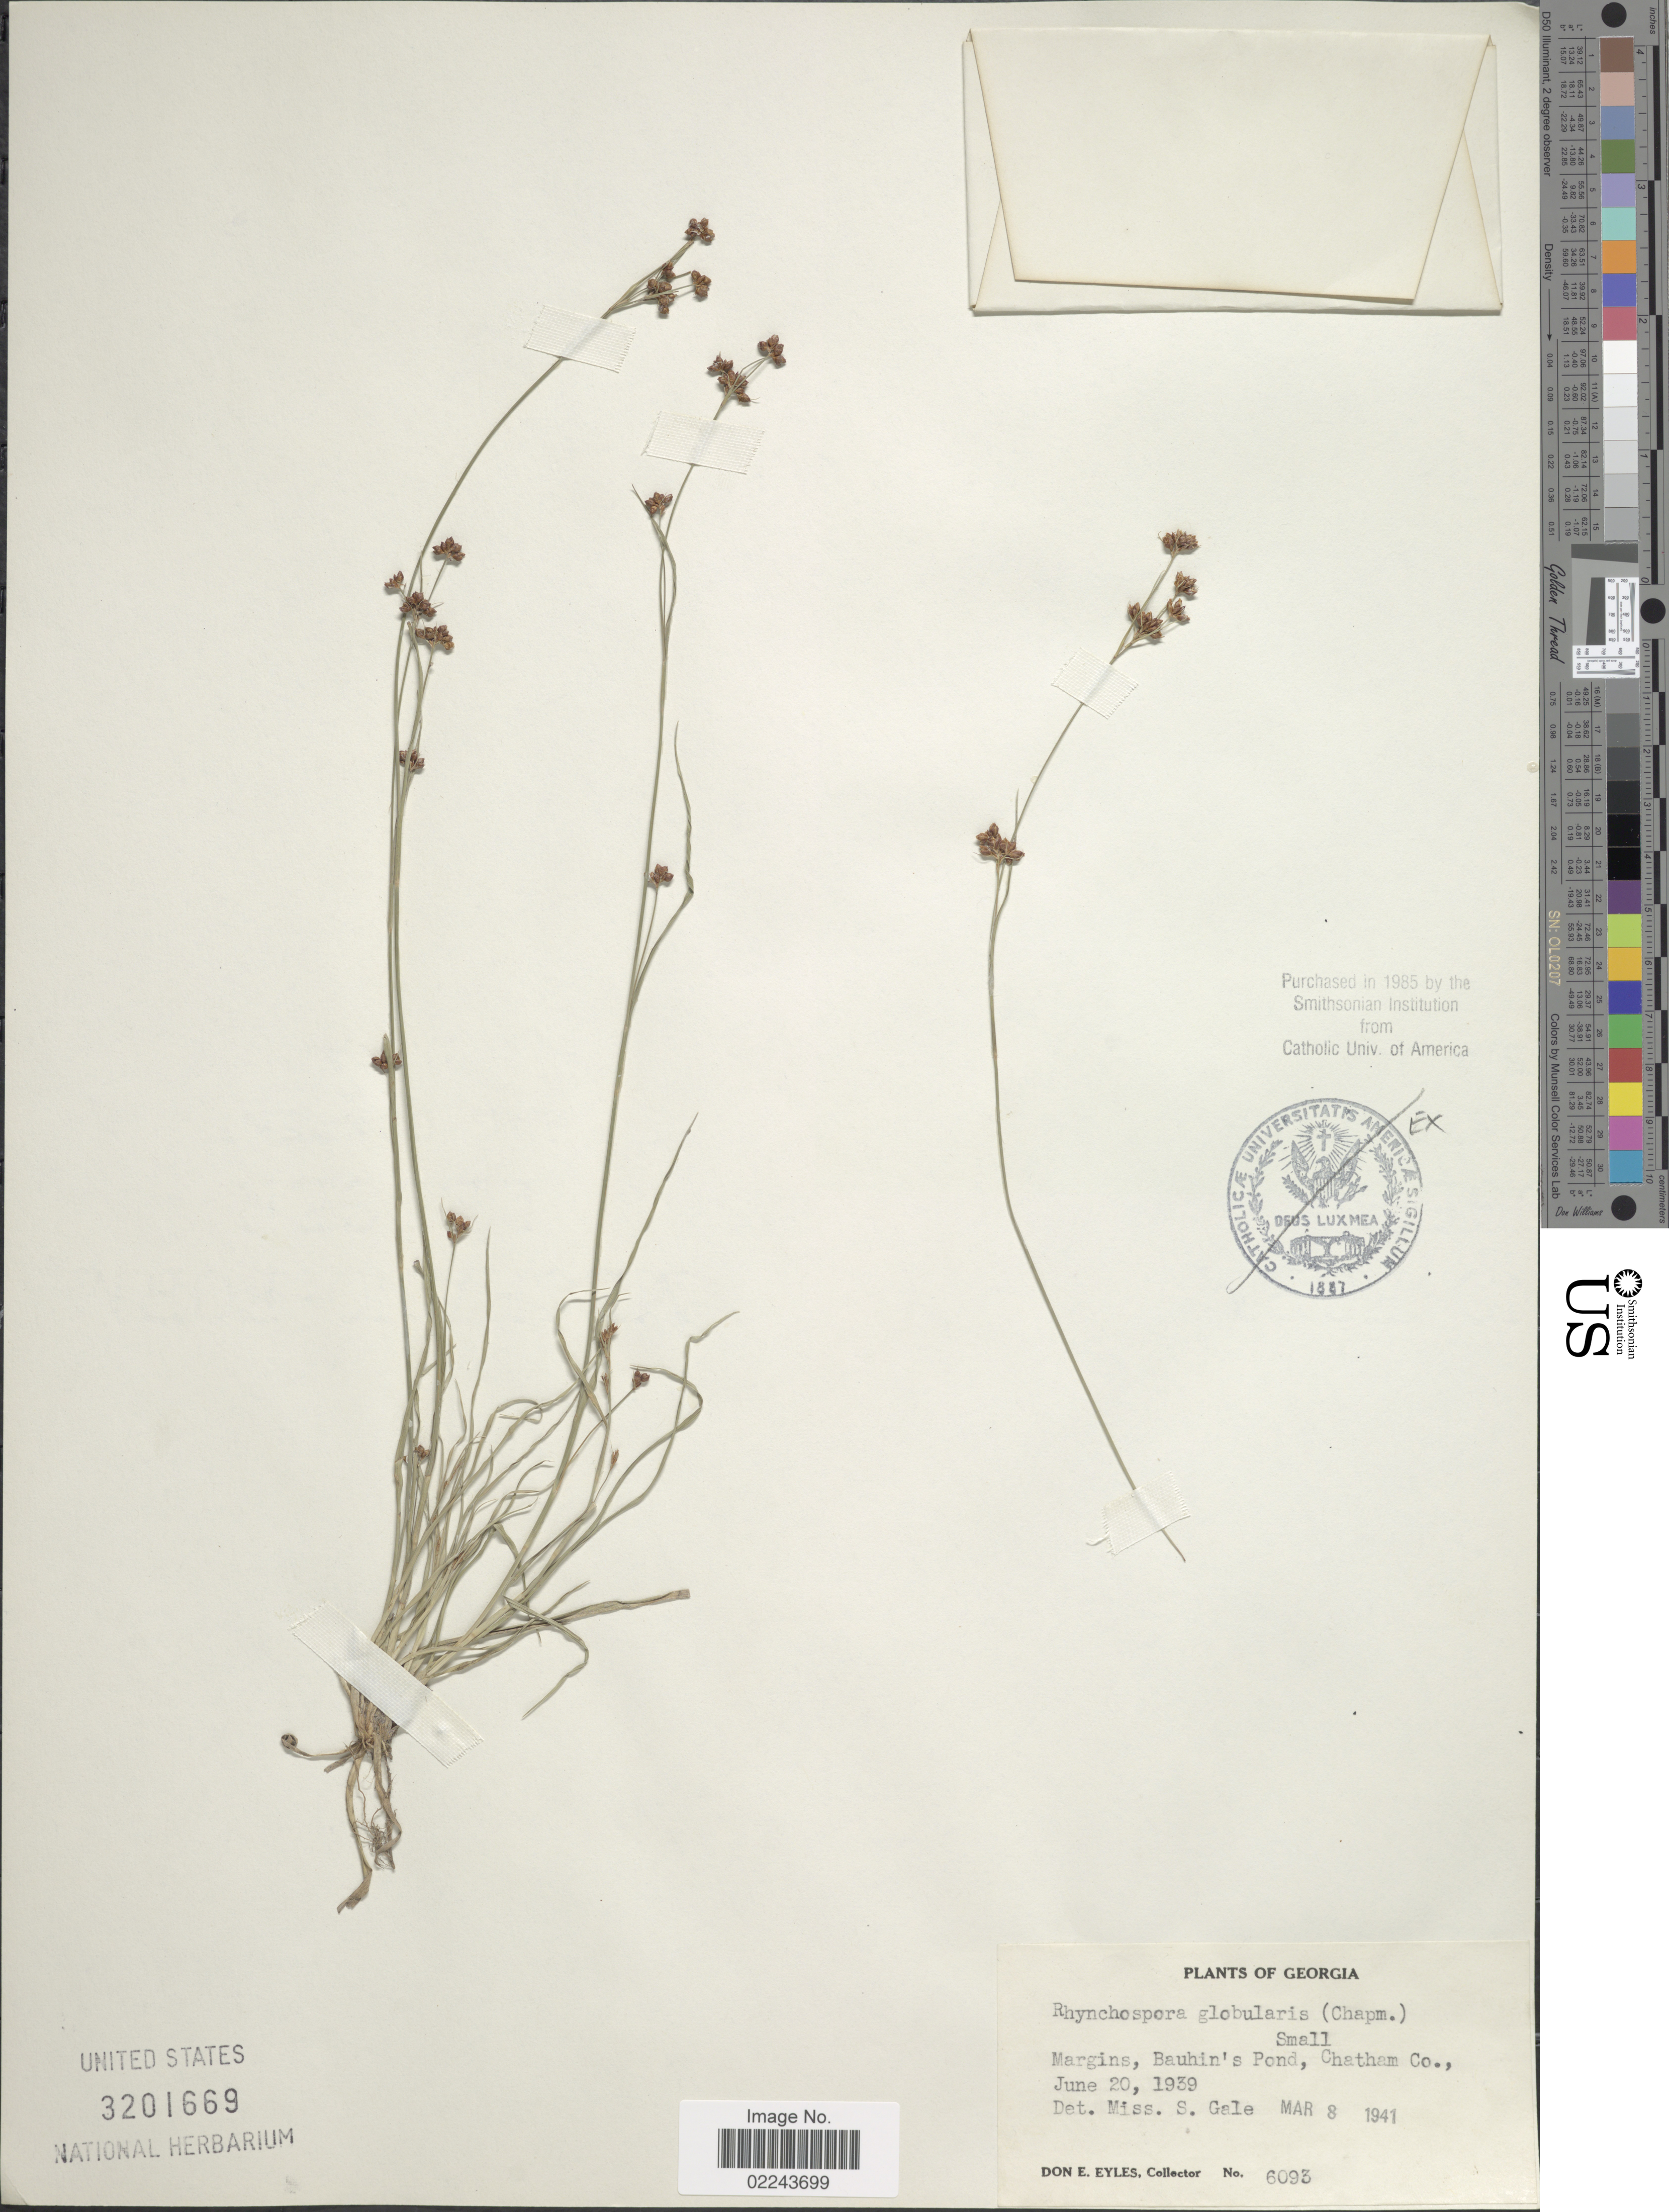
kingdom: Plantae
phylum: Tracheophyta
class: Liliopsida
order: Poales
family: Cyperaceae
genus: Rhynchospora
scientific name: Rhynchospora globularis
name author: (Chapm.) Small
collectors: D. Eyles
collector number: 6093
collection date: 1939-06-20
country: United States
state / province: Georgia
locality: Bauhin's Pond, Chatham Co.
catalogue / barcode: US 3201669